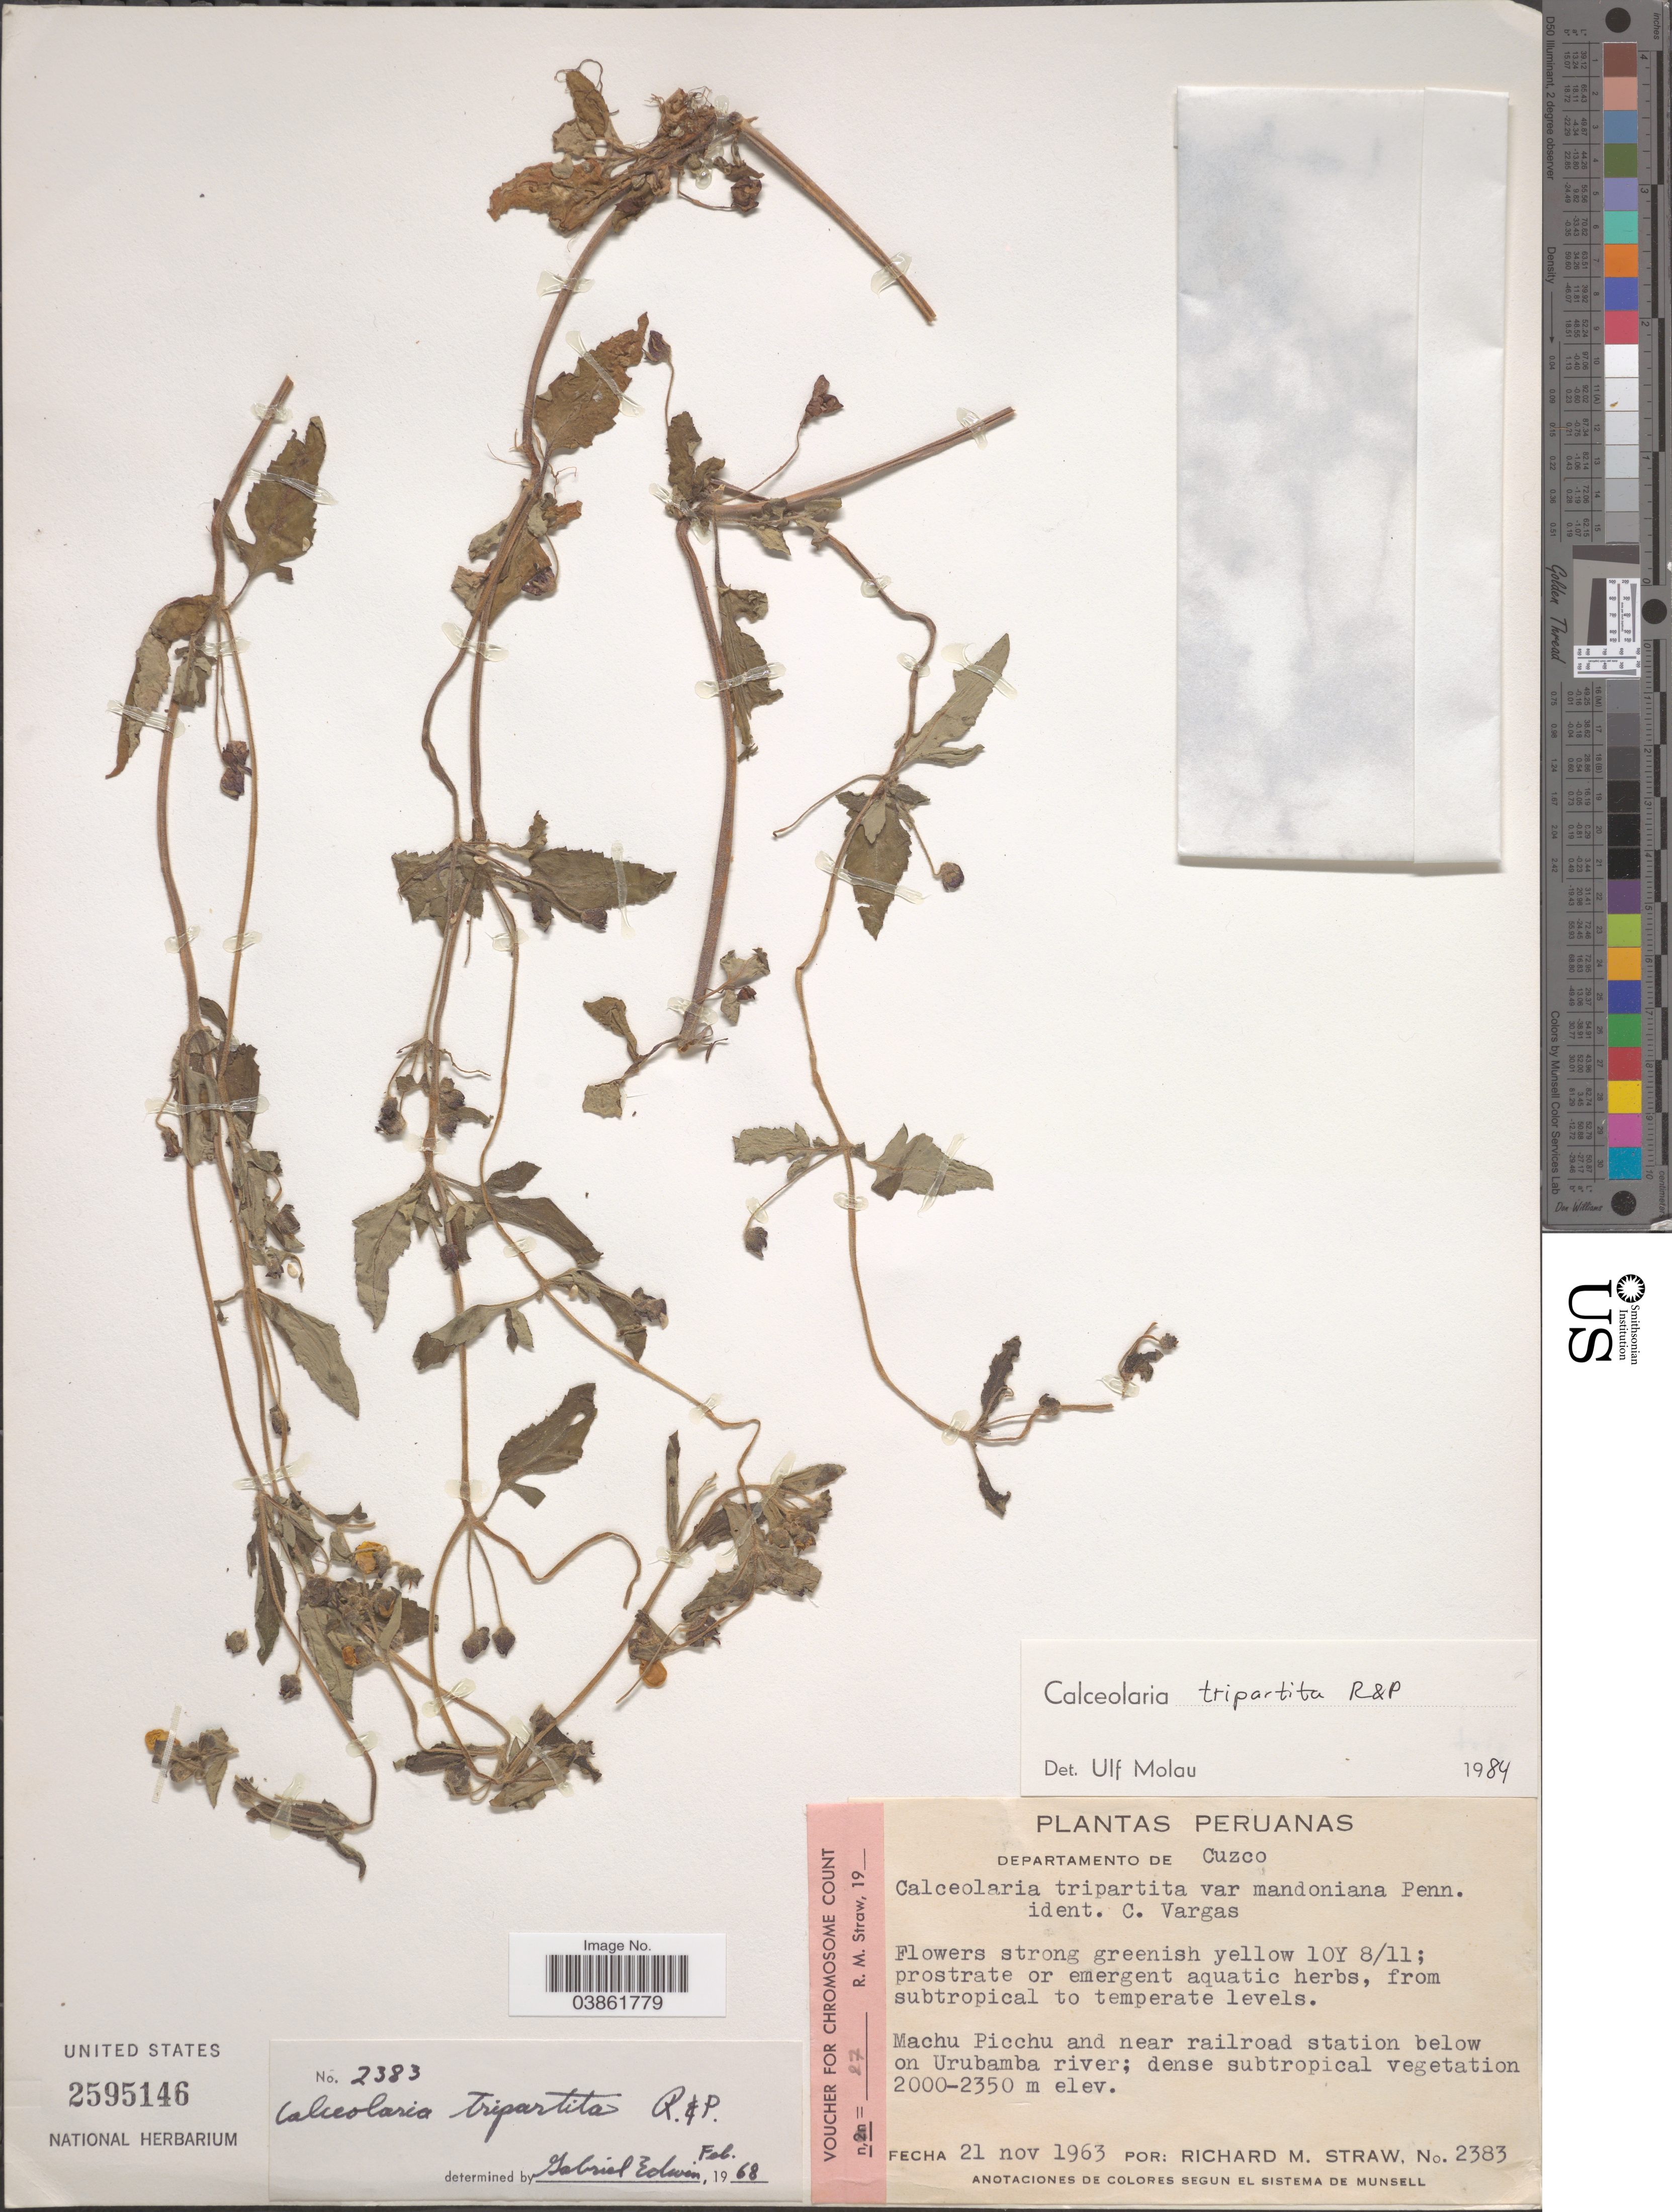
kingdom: Plantae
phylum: Tracheophyta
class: Magnoliopsida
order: Lamiales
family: Calceolariaceae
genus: Calceolaria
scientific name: Calceolaria tripartita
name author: Ruiz & Pav.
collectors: R. M. Straw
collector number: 2383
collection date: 1963-11-21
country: Peru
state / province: Cusco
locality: Departamento de Cuzco. Machu Picchu and near railroad station below on Urubamba river.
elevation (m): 2000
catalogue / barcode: US 2595146